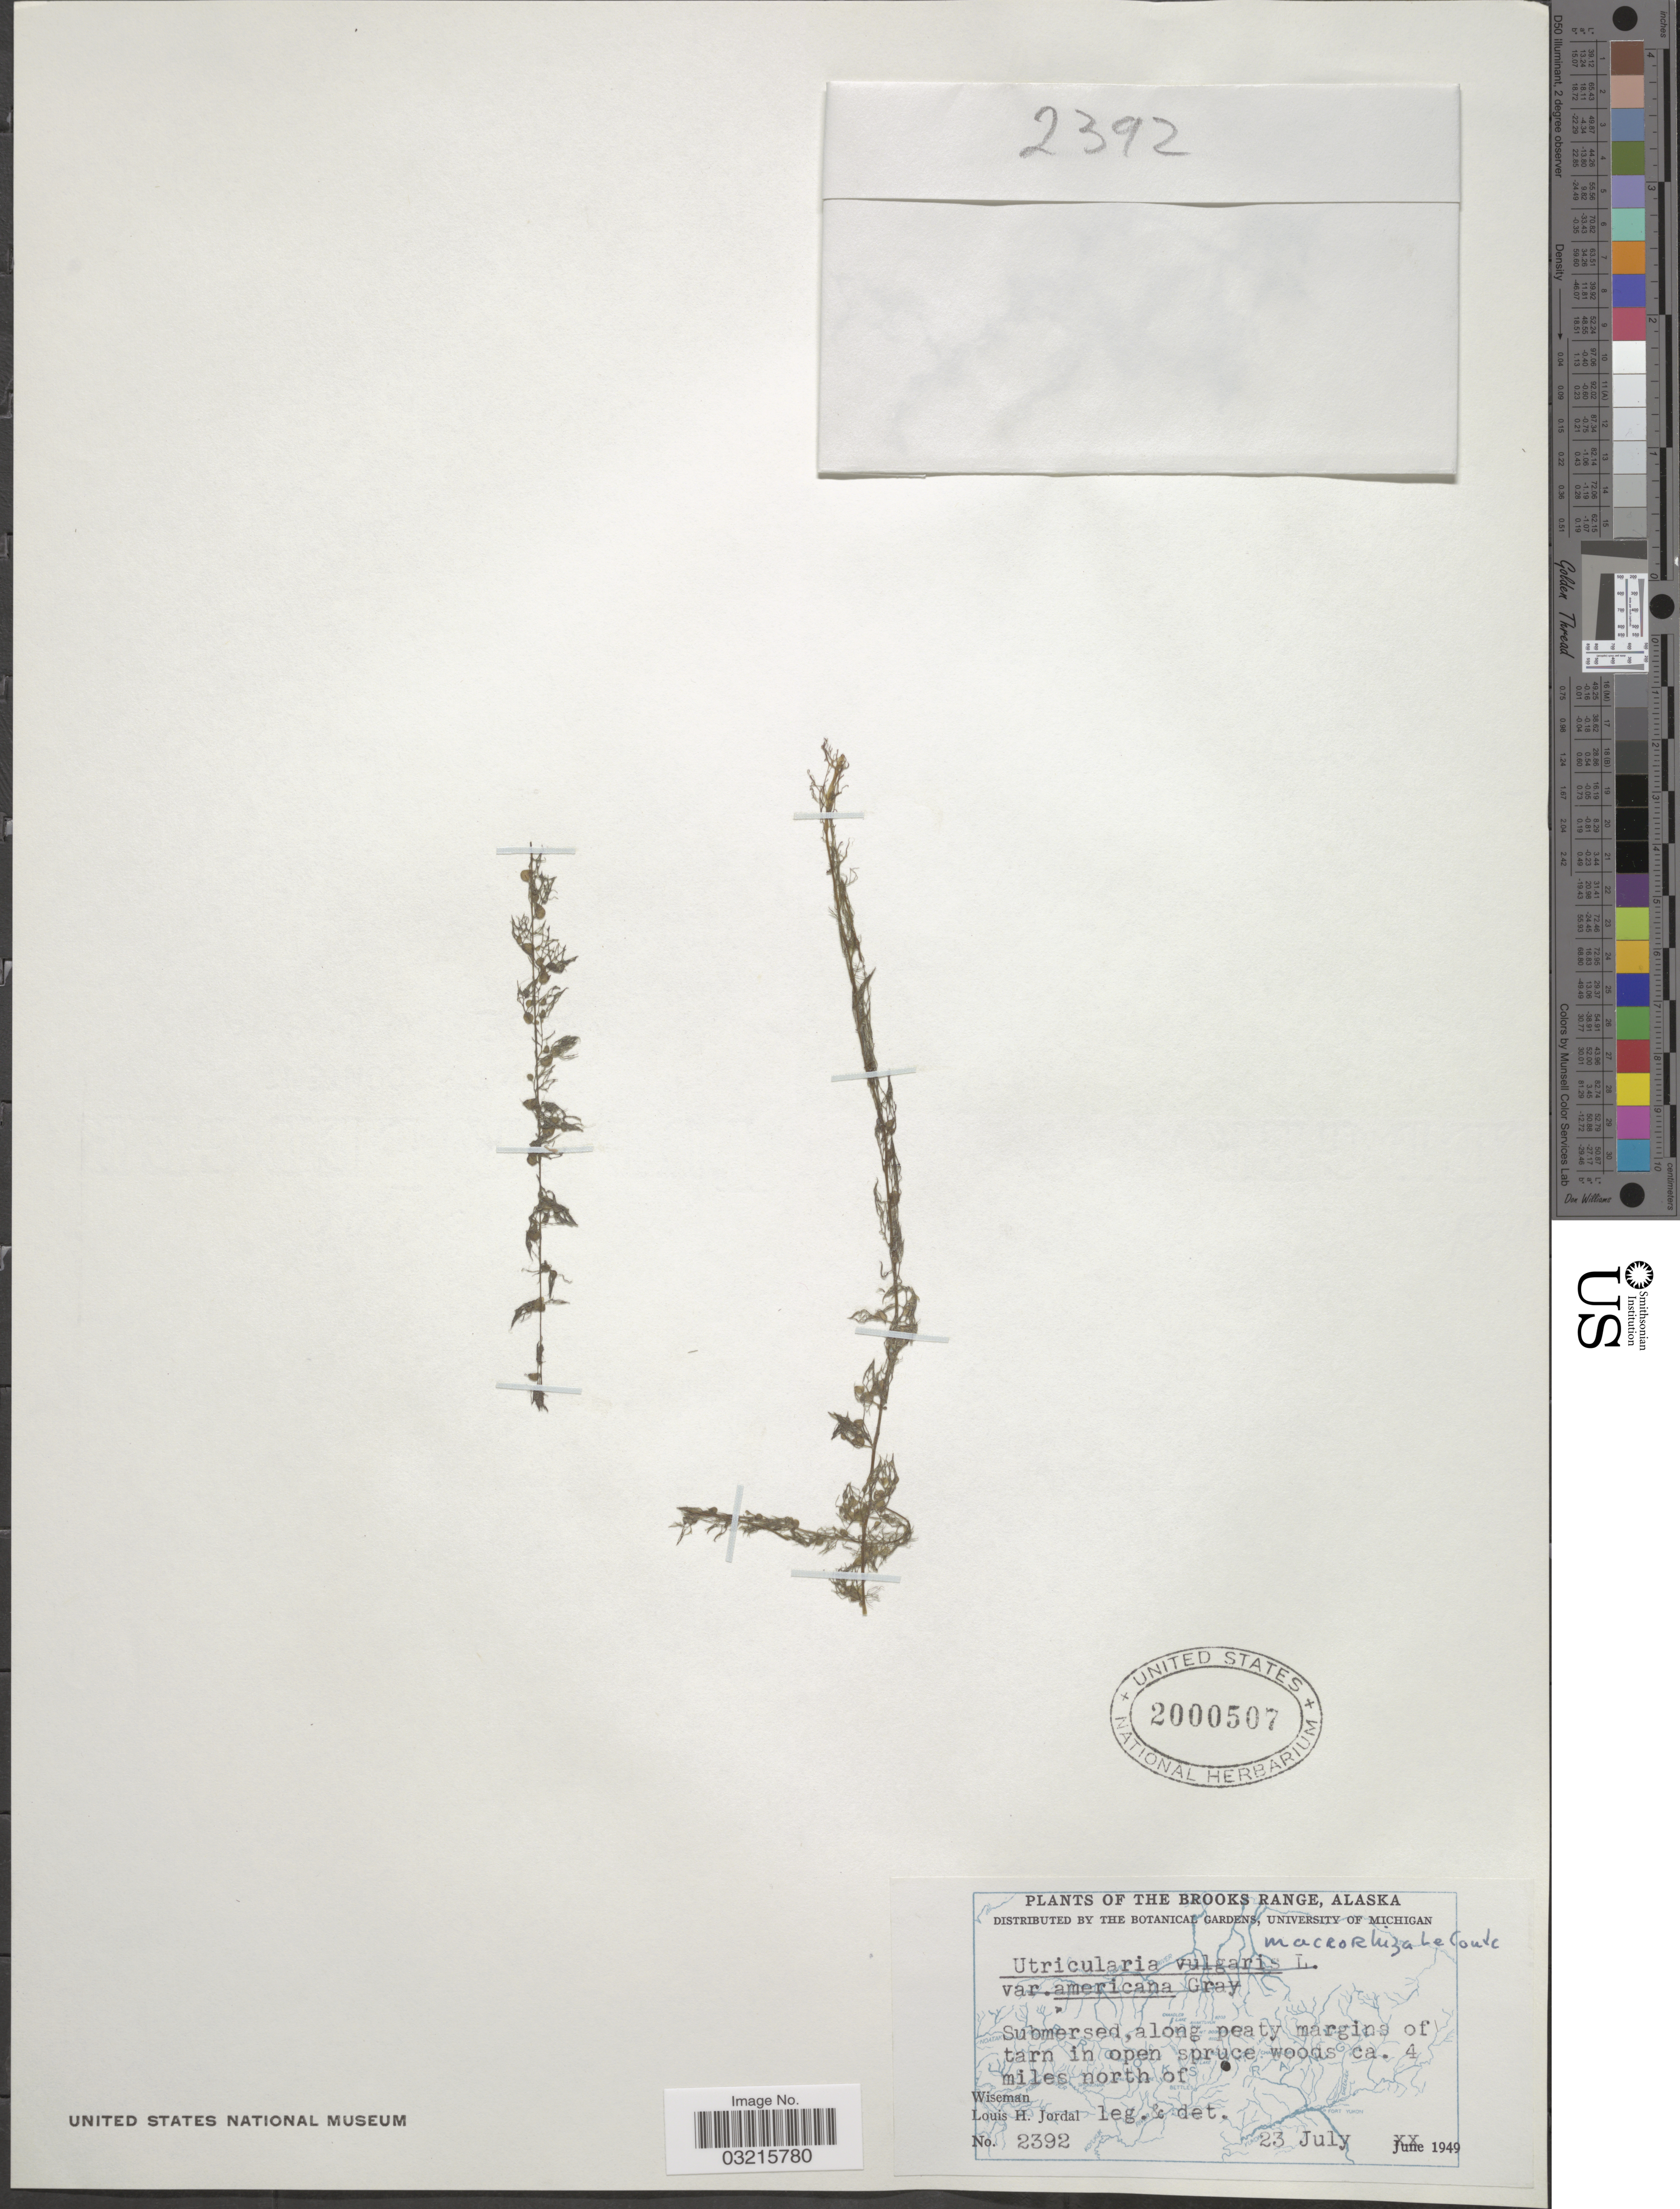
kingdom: Plantae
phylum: Tracheophyta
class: Magnoliopsida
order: Lamiales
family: Lentibulariaceae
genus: Utricularia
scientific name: Utricularia vulgaris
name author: L.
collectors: L. Jordal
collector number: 2392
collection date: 1949-07-23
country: United States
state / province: Alaska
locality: The Brooks Range. Submersed along peaty margins of tarn in open spruce woods ca. 4 miles north of Wiseman.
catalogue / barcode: US 2000507